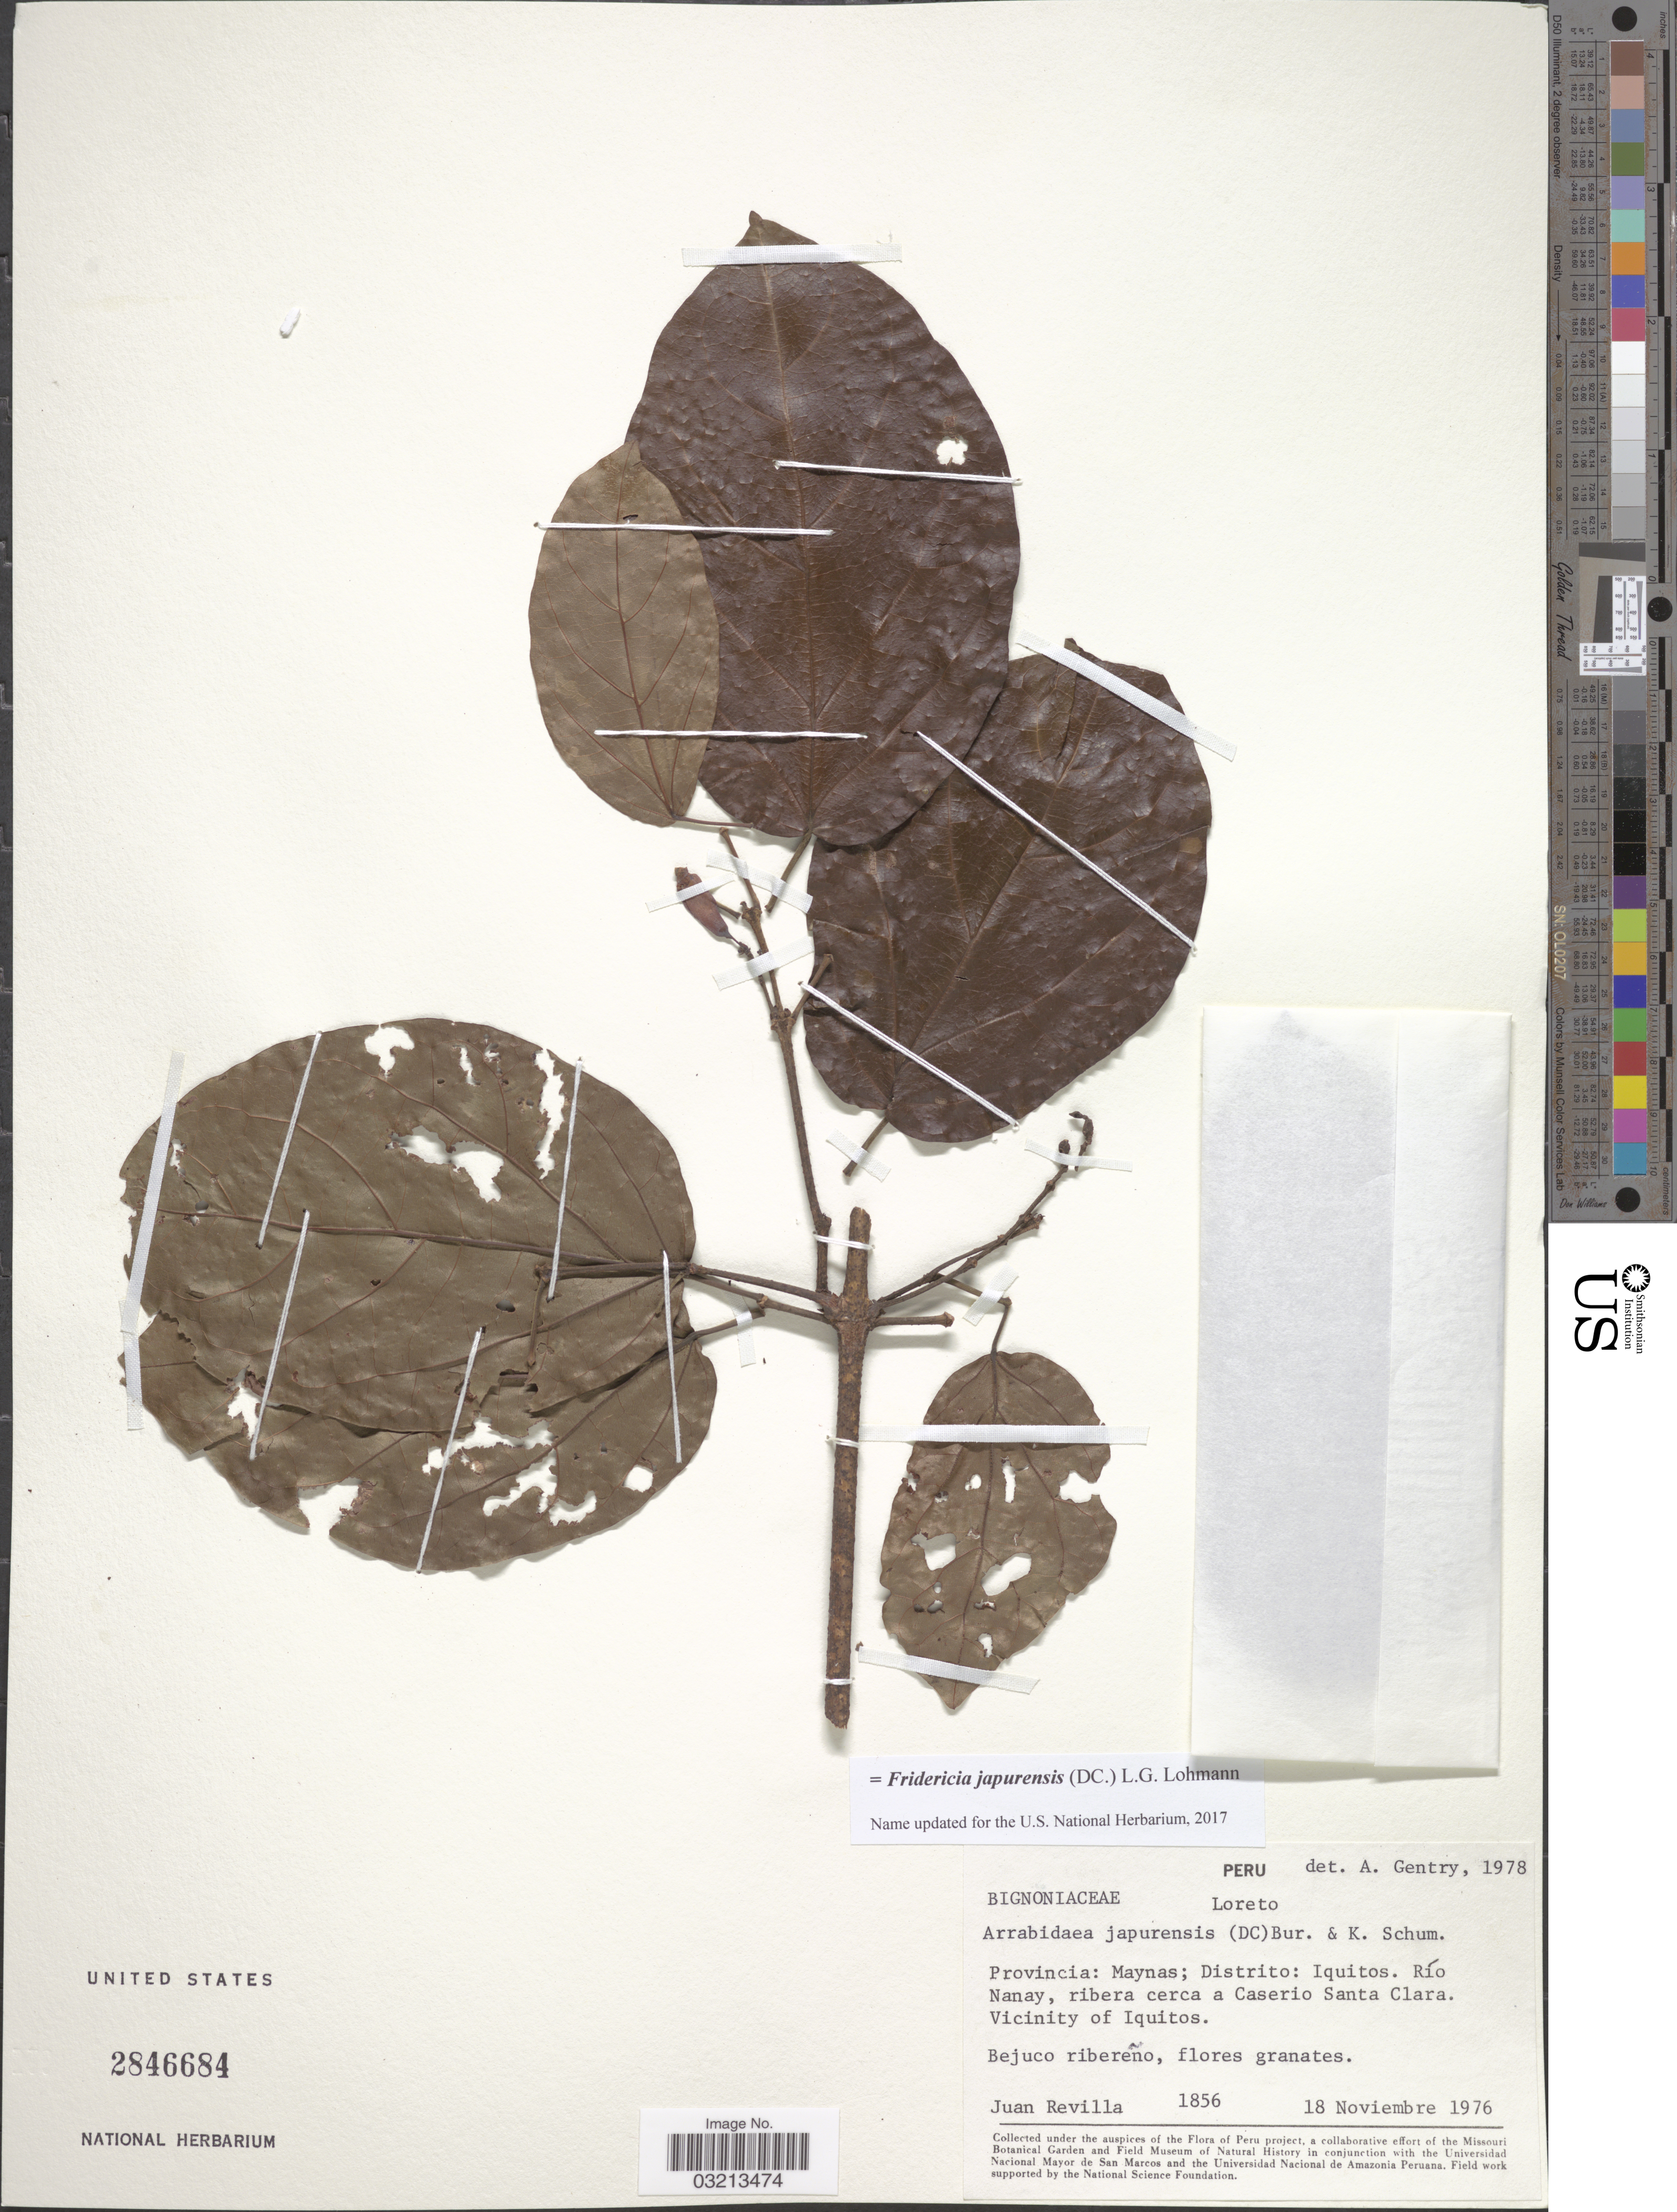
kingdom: Plantae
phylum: Tracheophyta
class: Magnoliopsida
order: Lamiales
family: Bignoniaceae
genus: Fridericia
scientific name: Fridericia japurensis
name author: (DC.) L.G. Lohmann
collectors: J. Revilla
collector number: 1856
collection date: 1976-11-18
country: Peru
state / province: Loreto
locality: Provincia: Maynas; Distrito: Iquitos. Río Nanay, ribera cerca a Caserio Santa Clara. Vicinity of Iquitos.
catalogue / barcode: US 2846684